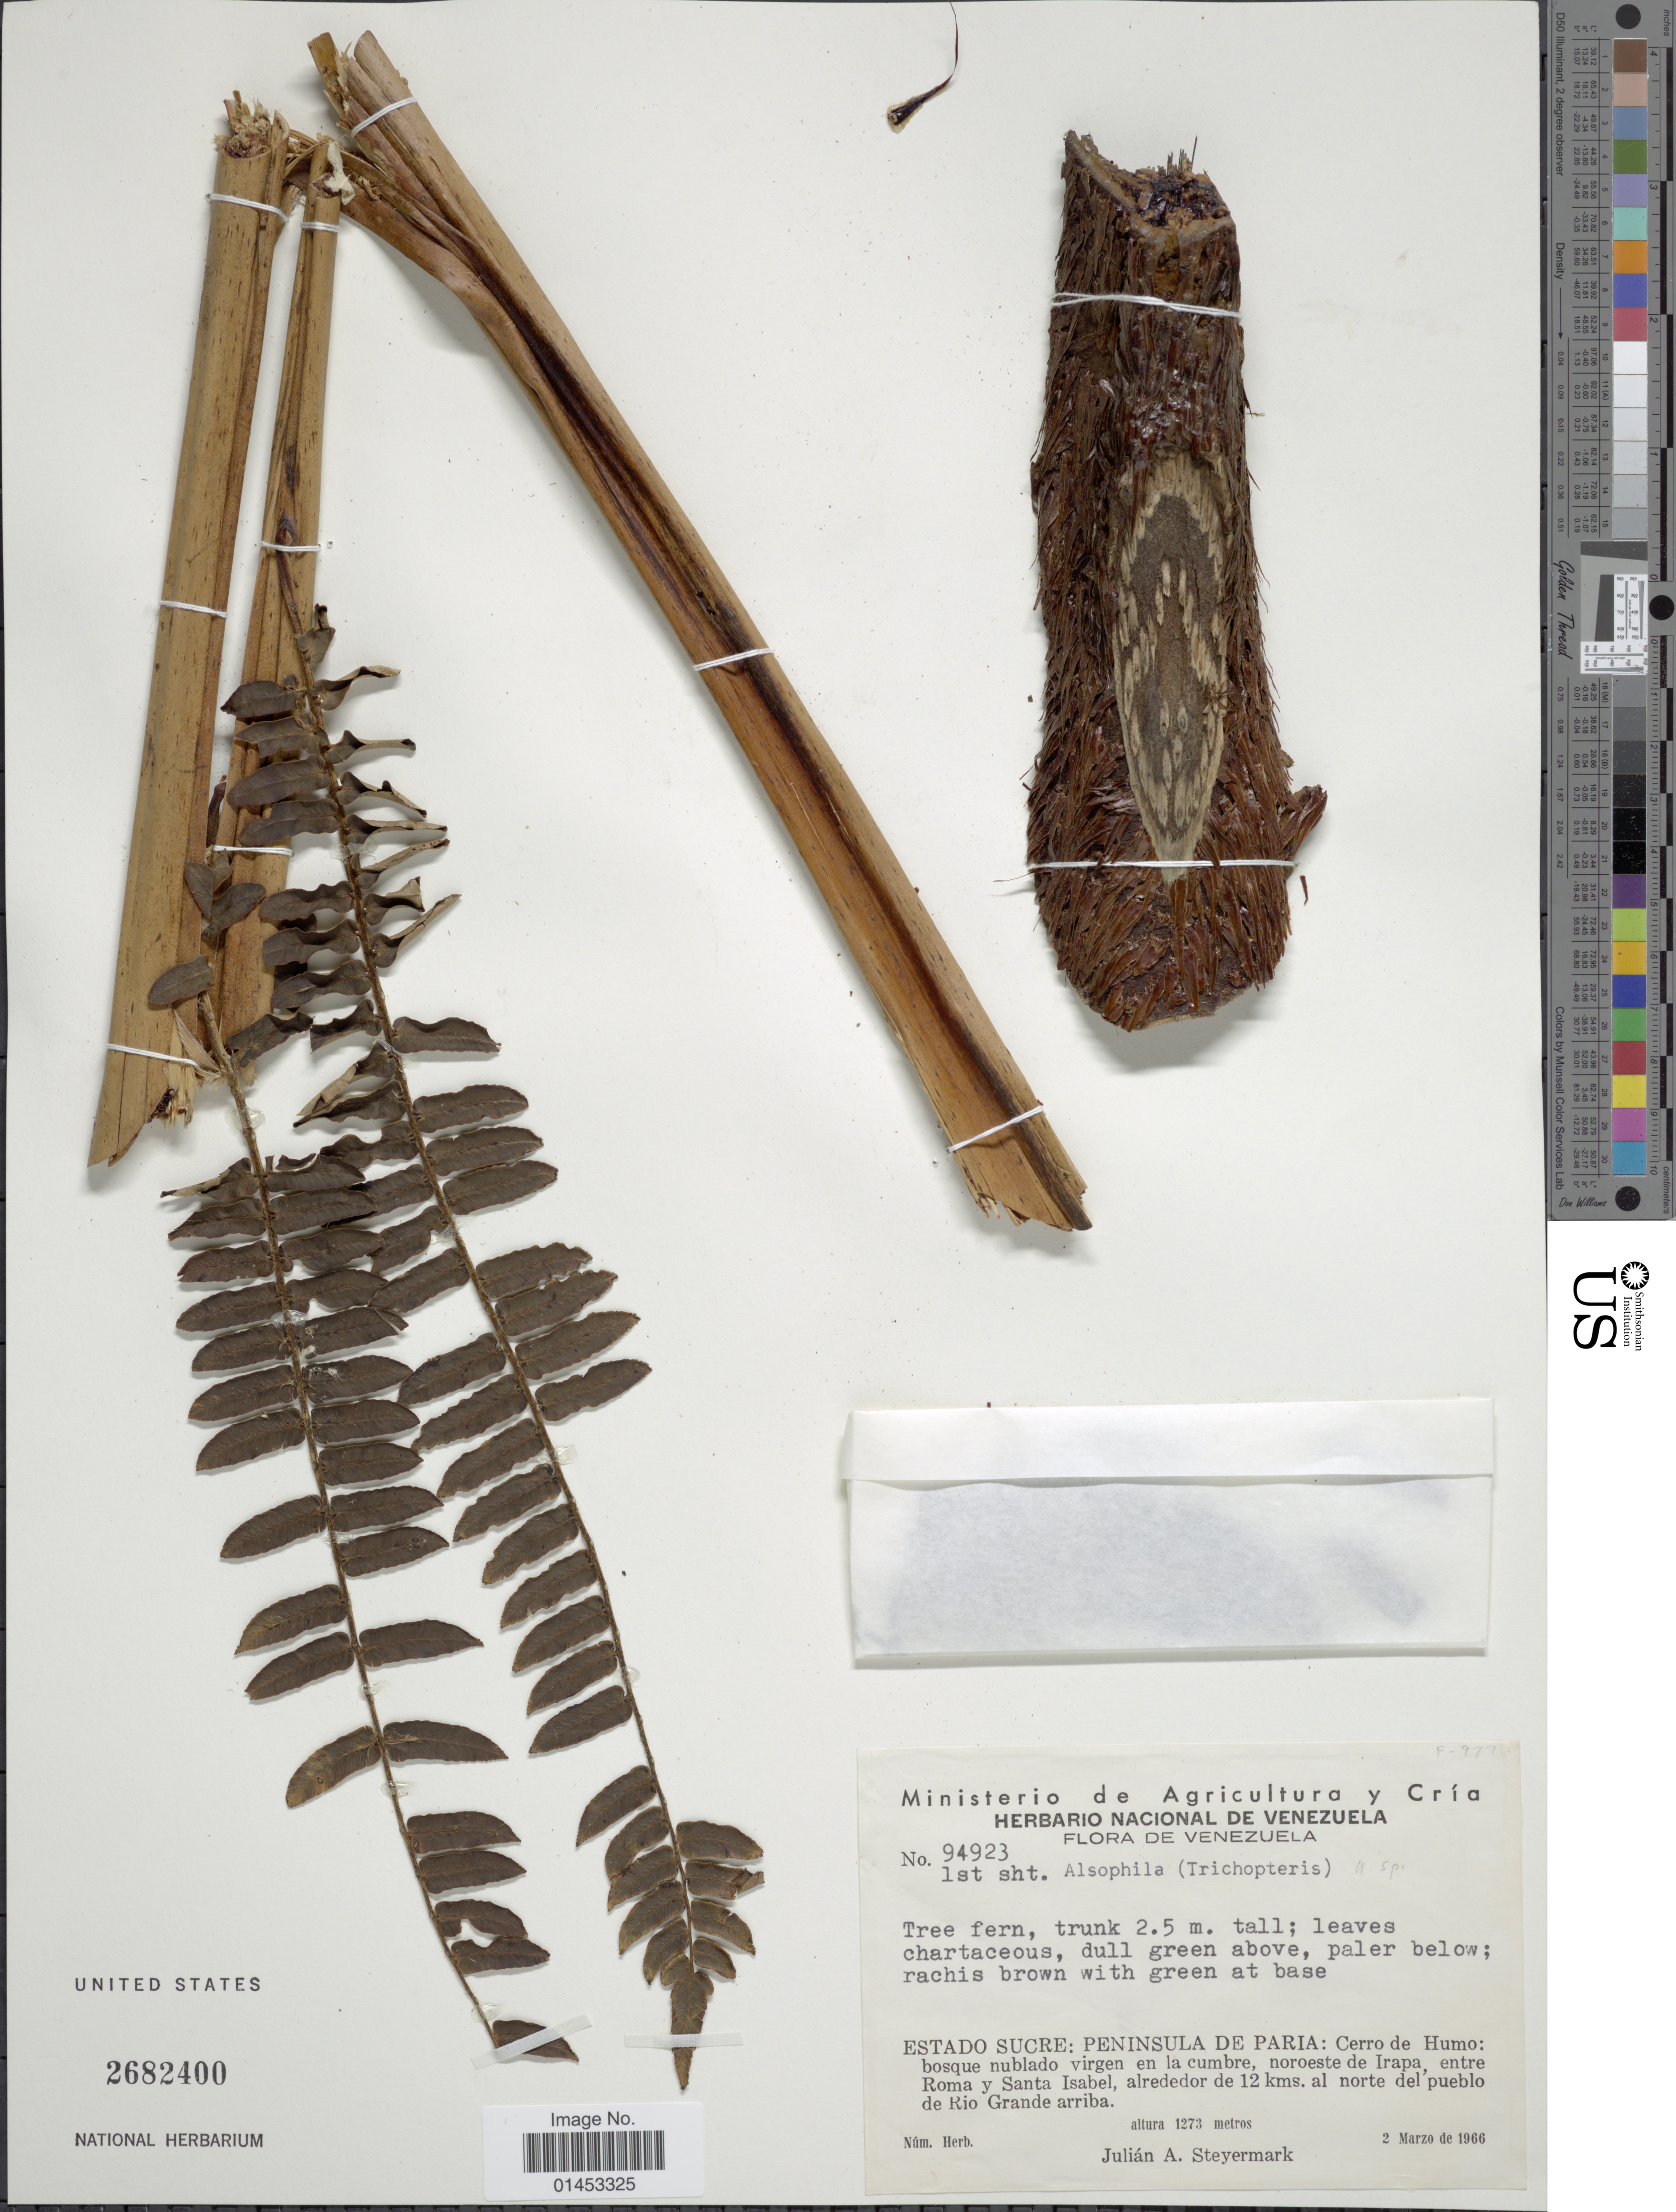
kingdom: Plantae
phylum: Tracheophyta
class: Polypodiopsida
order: Cyatheales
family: Cyatheaceae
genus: Cyathea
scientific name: Cyathea sp.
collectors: J. Steyermark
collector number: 94923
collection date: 1966-03-02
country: Venezuela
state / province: Sucre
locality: Estado Sucre: Peninsula de Paria: Cerro de Humo: bosque nublado virgen en la cumbre, noroeste de Irapa, entre Roma y Santa Isabel, alrededor de 12kms. al norte del Pueblo de RIo Grande arriba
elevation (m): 1273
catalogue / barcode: US 2682400